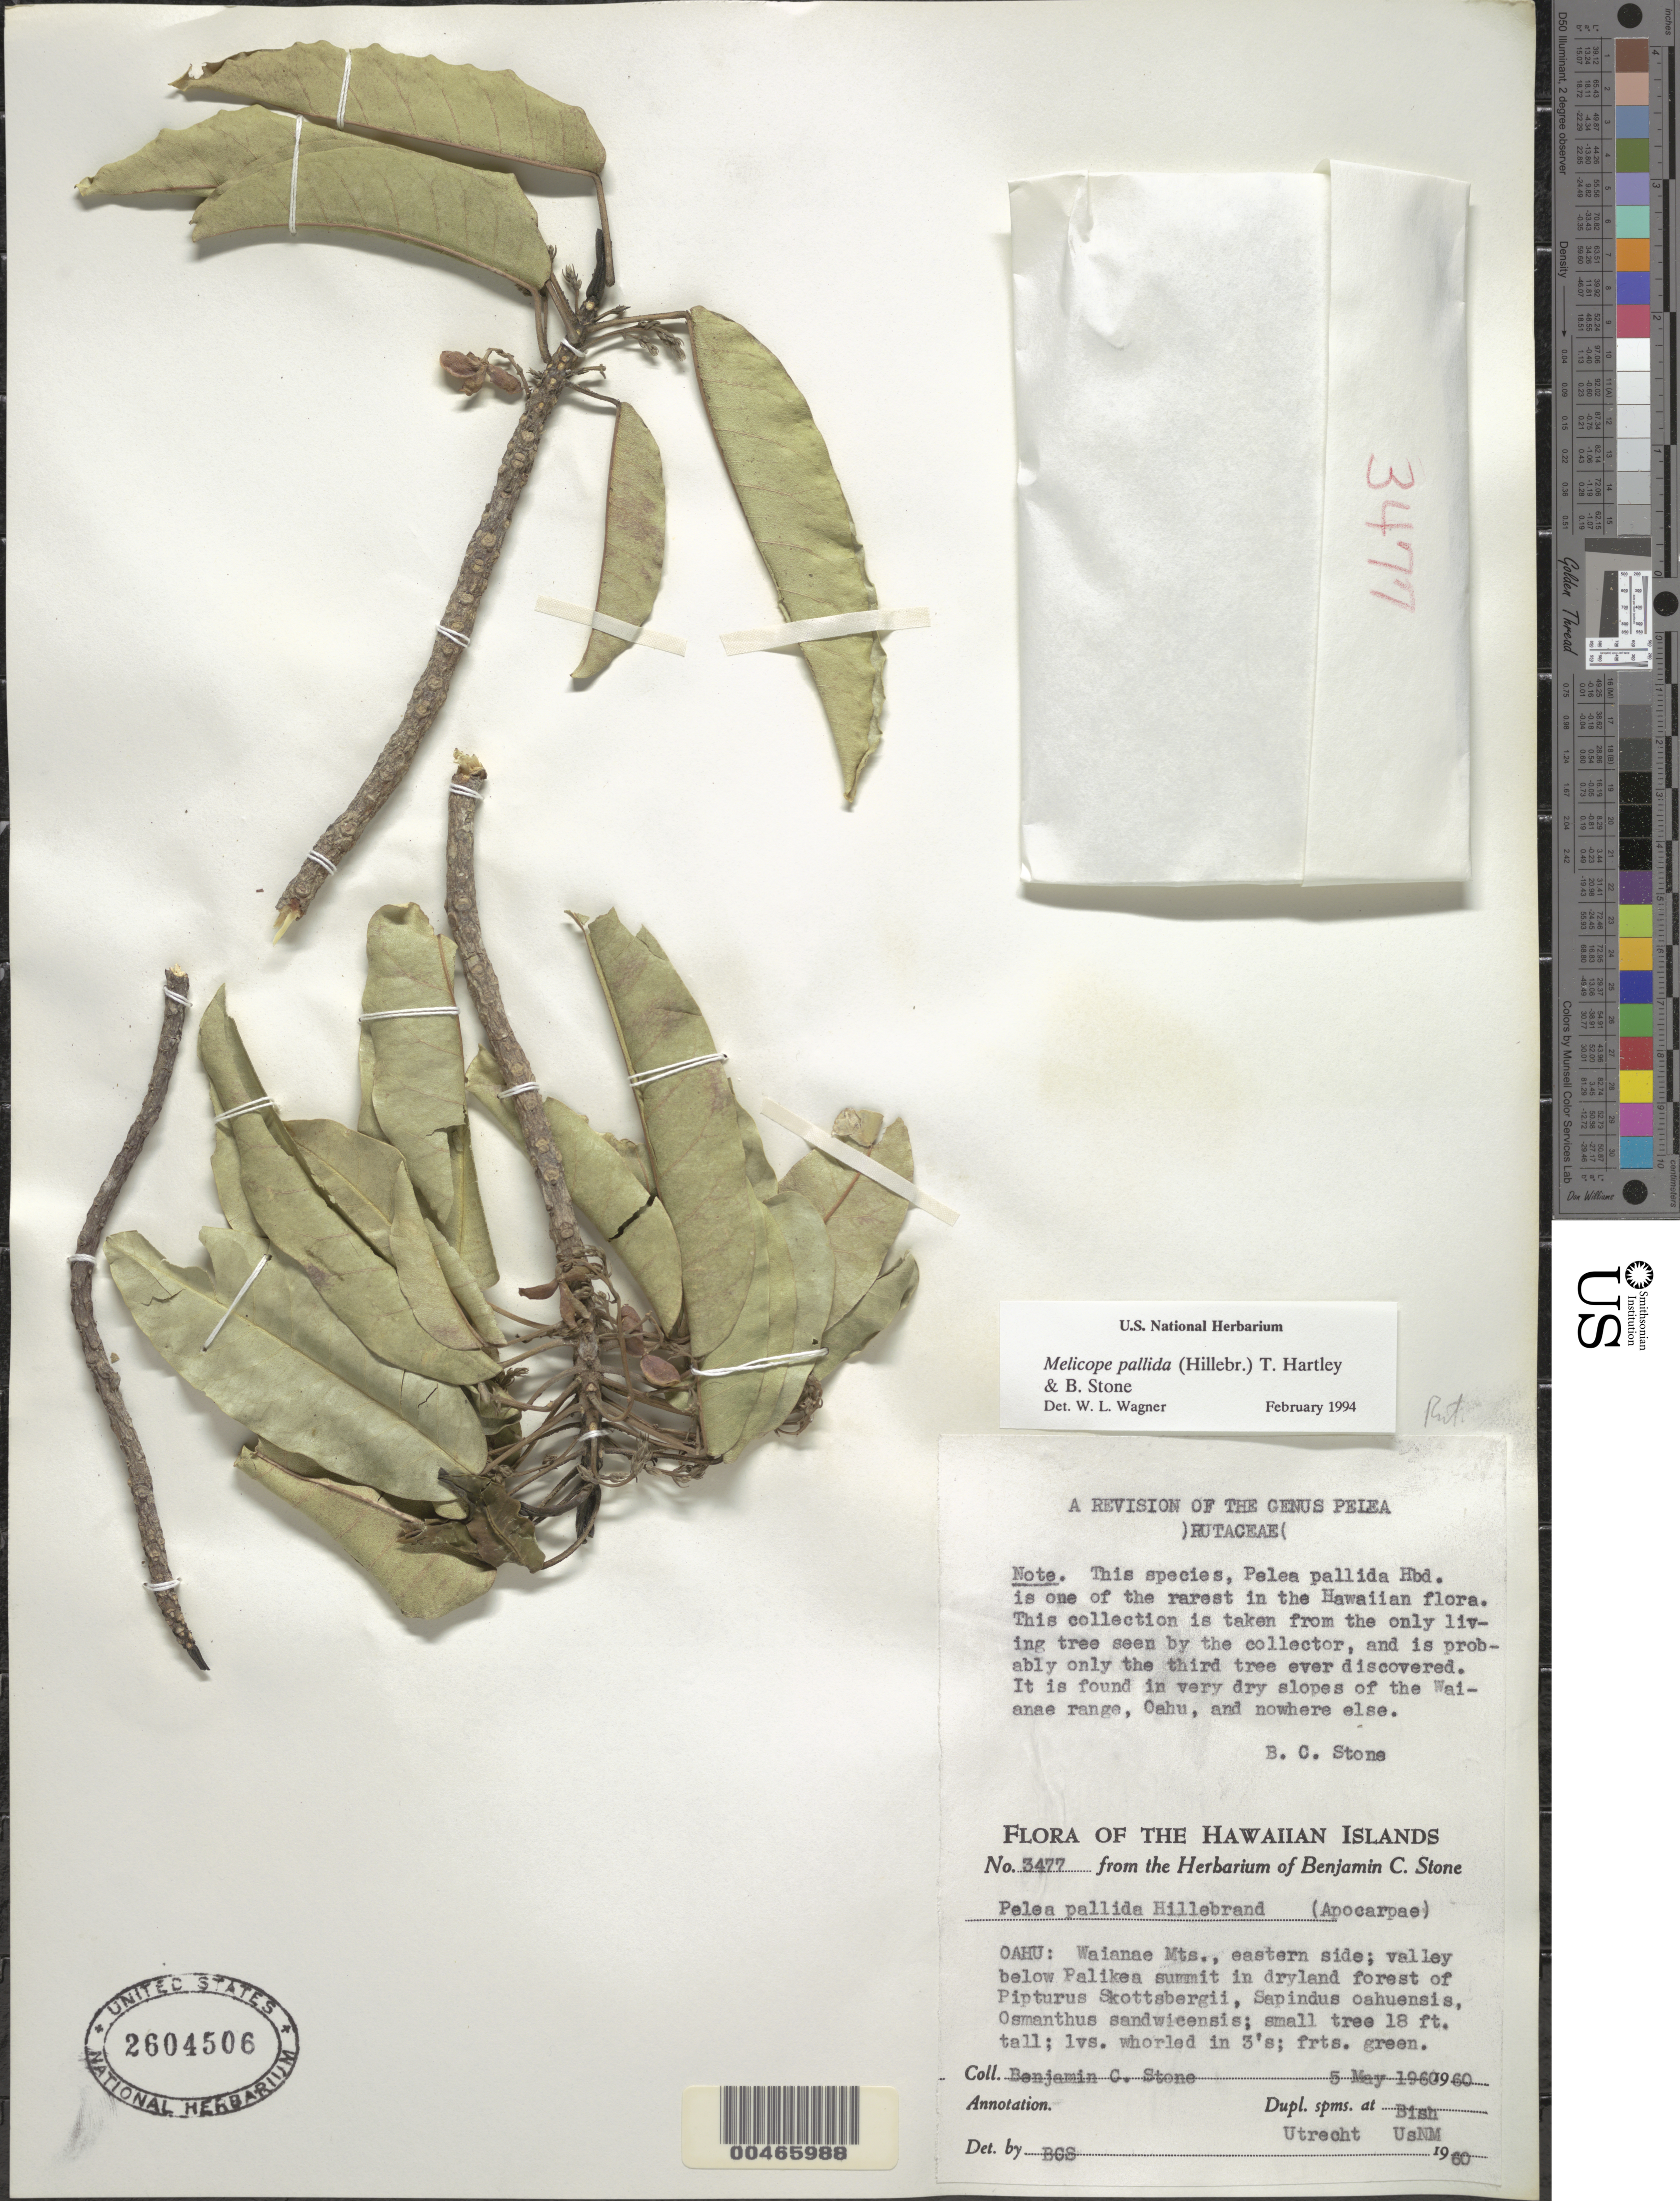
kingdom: Plantae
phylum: Tracheophyta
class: Magnoliopsida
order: Sapindales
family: Rutaceae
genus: Melicope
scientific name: Melicope pallida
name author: (Hillebr.) T.G. Hartley & B.C. Stone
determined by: Wagner, W. L., (BOT), Smithsonian Institution - National Museum of Natural History (UNITED STATES)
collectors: B. C. Stone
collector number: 3477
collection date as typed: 5 May 1960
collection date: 1960-05-05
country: United States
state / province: Hawaii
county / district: Honolulu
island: Oahu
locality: Waianae Mts., eastern side, valley below Palikea summit in dryland forest.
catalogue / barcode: US 2604506